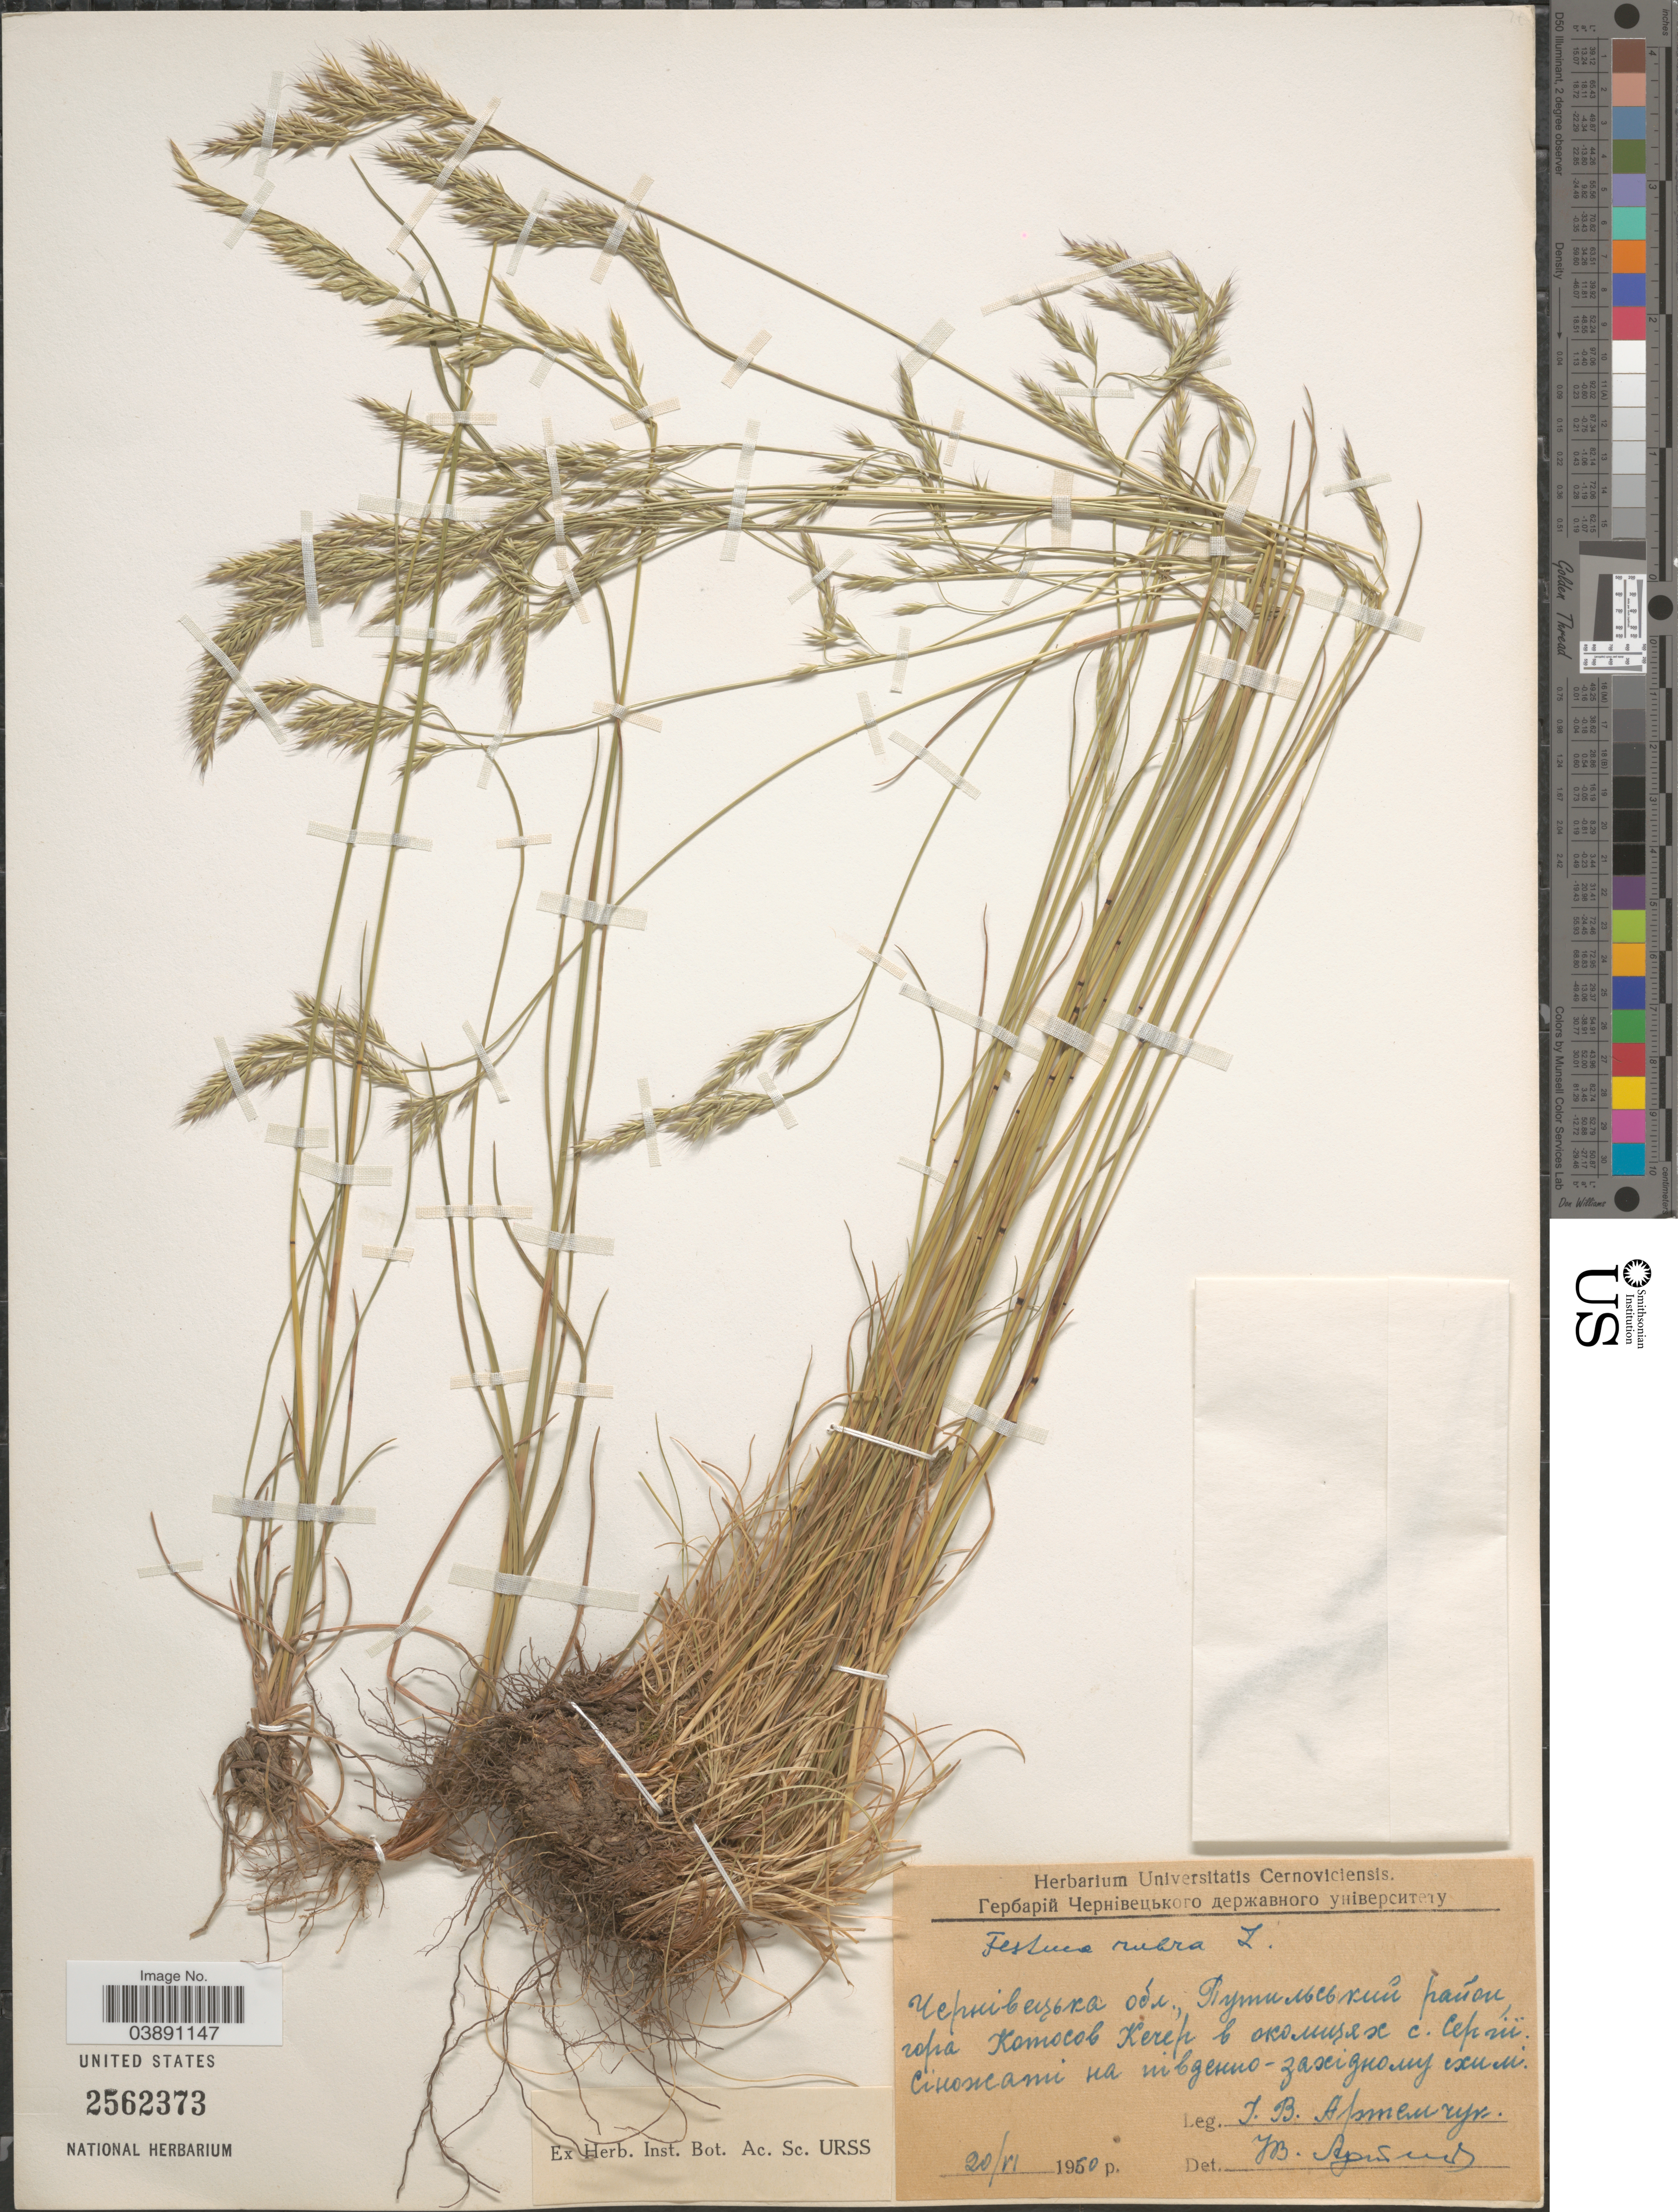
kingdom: Plantae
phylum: Tracheophyta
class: Liliopsida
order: Poales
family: Poaceae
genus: Festuca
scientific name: Festuca rubra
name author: L.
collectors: Artemchuk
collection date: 1950-06-20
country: Ukraine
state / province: Chernivtsi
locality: Vicinity of Serhiyi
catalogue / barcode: US 2562373